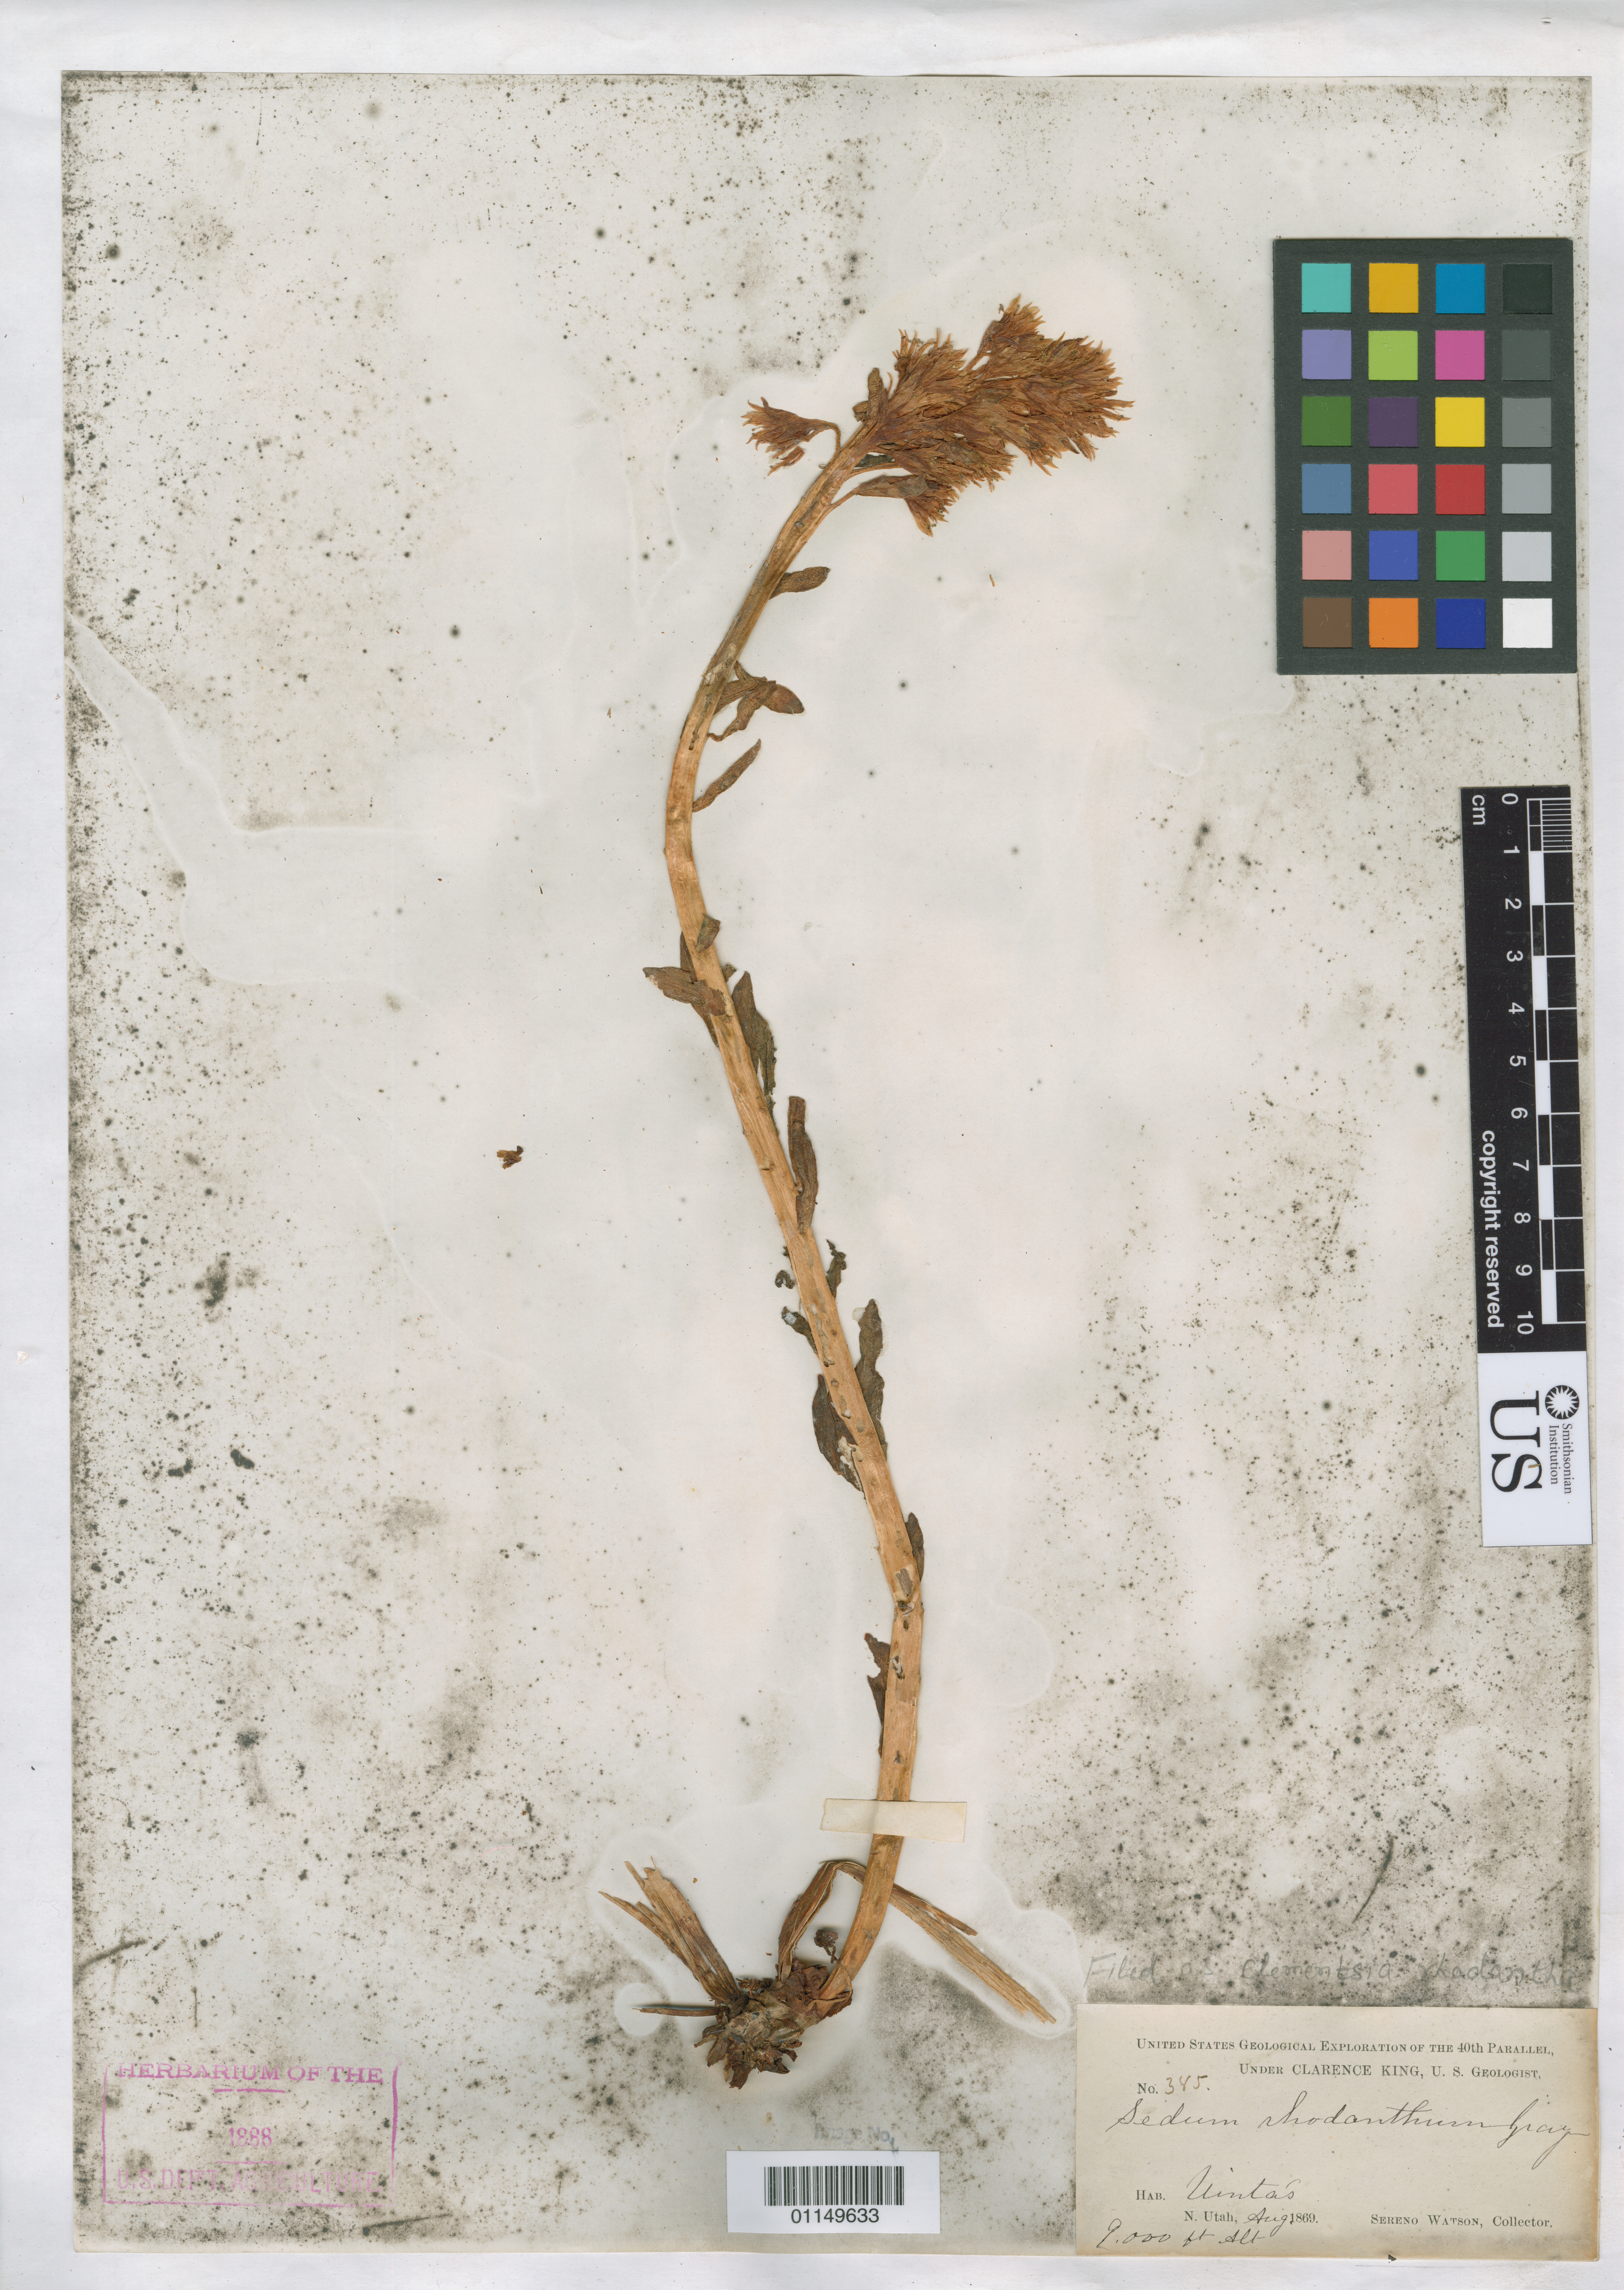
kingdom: Plantae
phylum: Tracheophyta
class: Magnoliopsida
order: Saxifragales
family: Crassulaceae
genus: Rhodiola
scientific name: Rhodiola rhodantha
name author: (A. Gray) H. Jacobsen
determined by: Strong, Mark T., (BOT), Smithsonian Institution - National Museum of Natural History (UNITED STATES)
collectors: S. Watson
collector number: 345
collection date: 1869-08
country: United States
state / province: Utah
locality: Uintas, N. Utah.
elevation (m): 2743